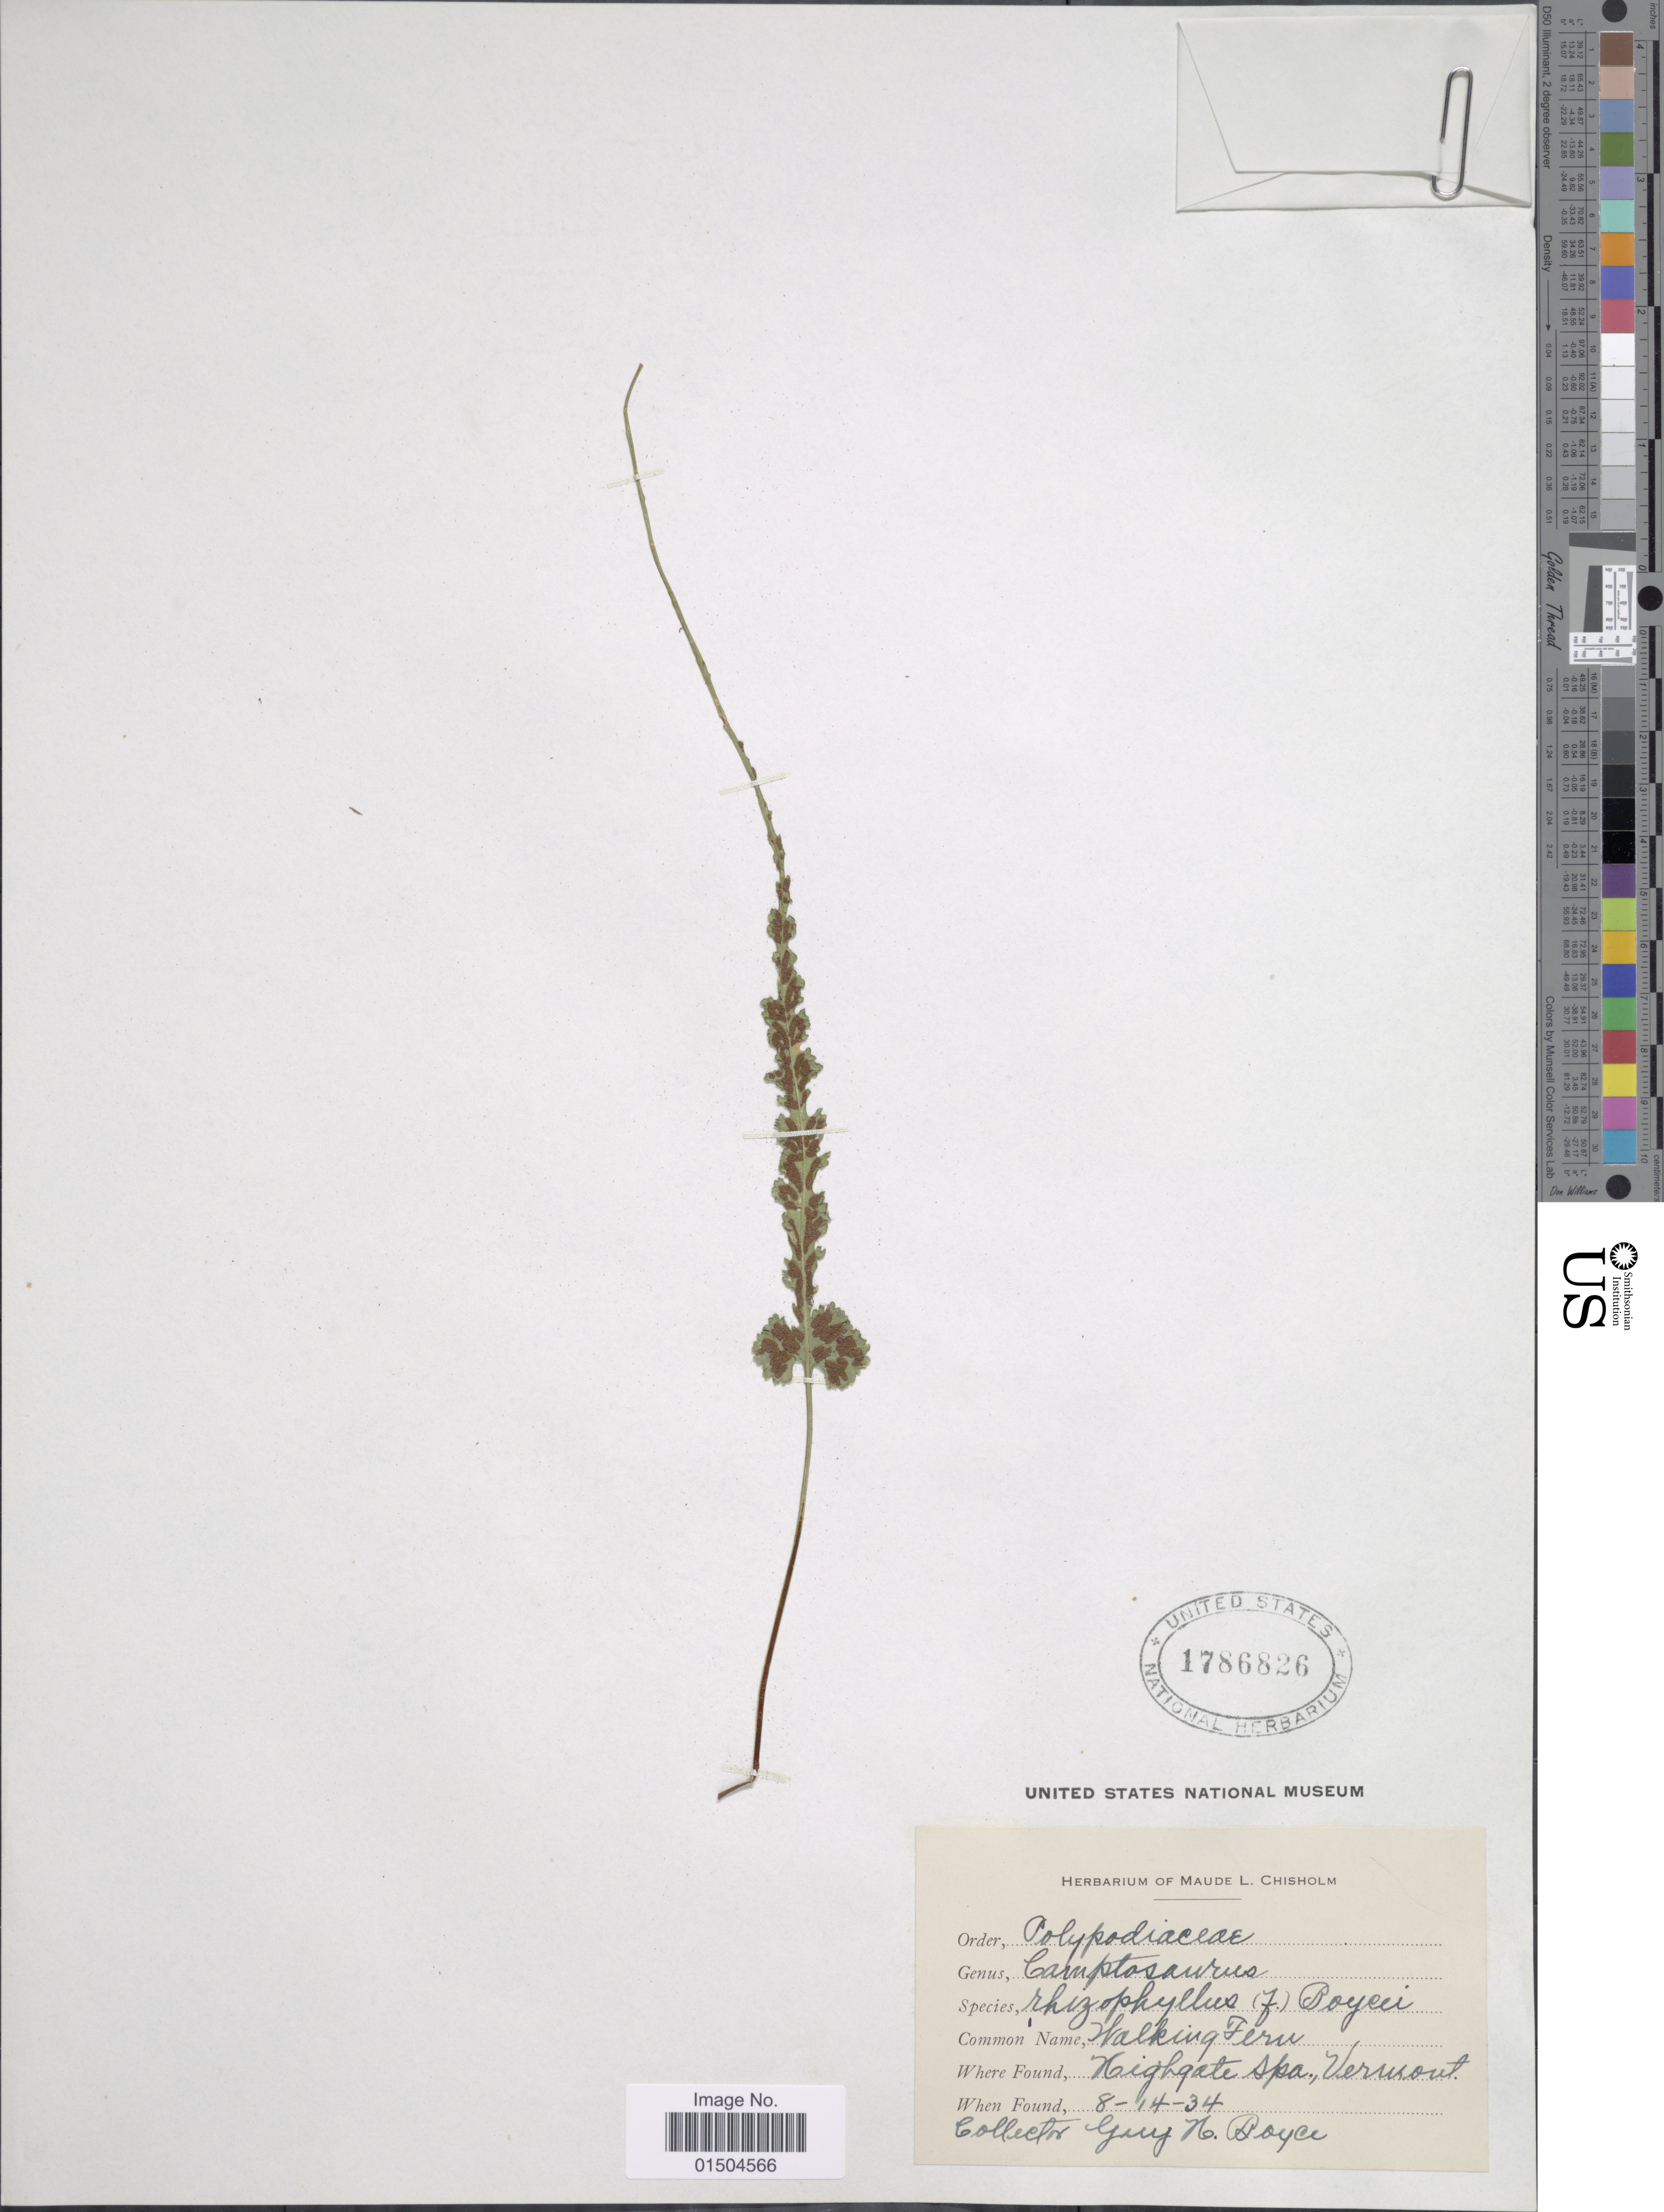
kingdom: Plantae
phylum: Tracheophyta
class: Polypodiopsida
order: Polypodiales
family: Aspleniaceae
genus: Asplenium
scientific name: Asplenium rhizophyllum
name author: L.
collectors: G. Boyce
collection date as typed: Transcribed d/m/y: 14/8/34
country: United States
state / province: Vermont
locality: Highgate Spa.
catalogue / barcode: US 1786826